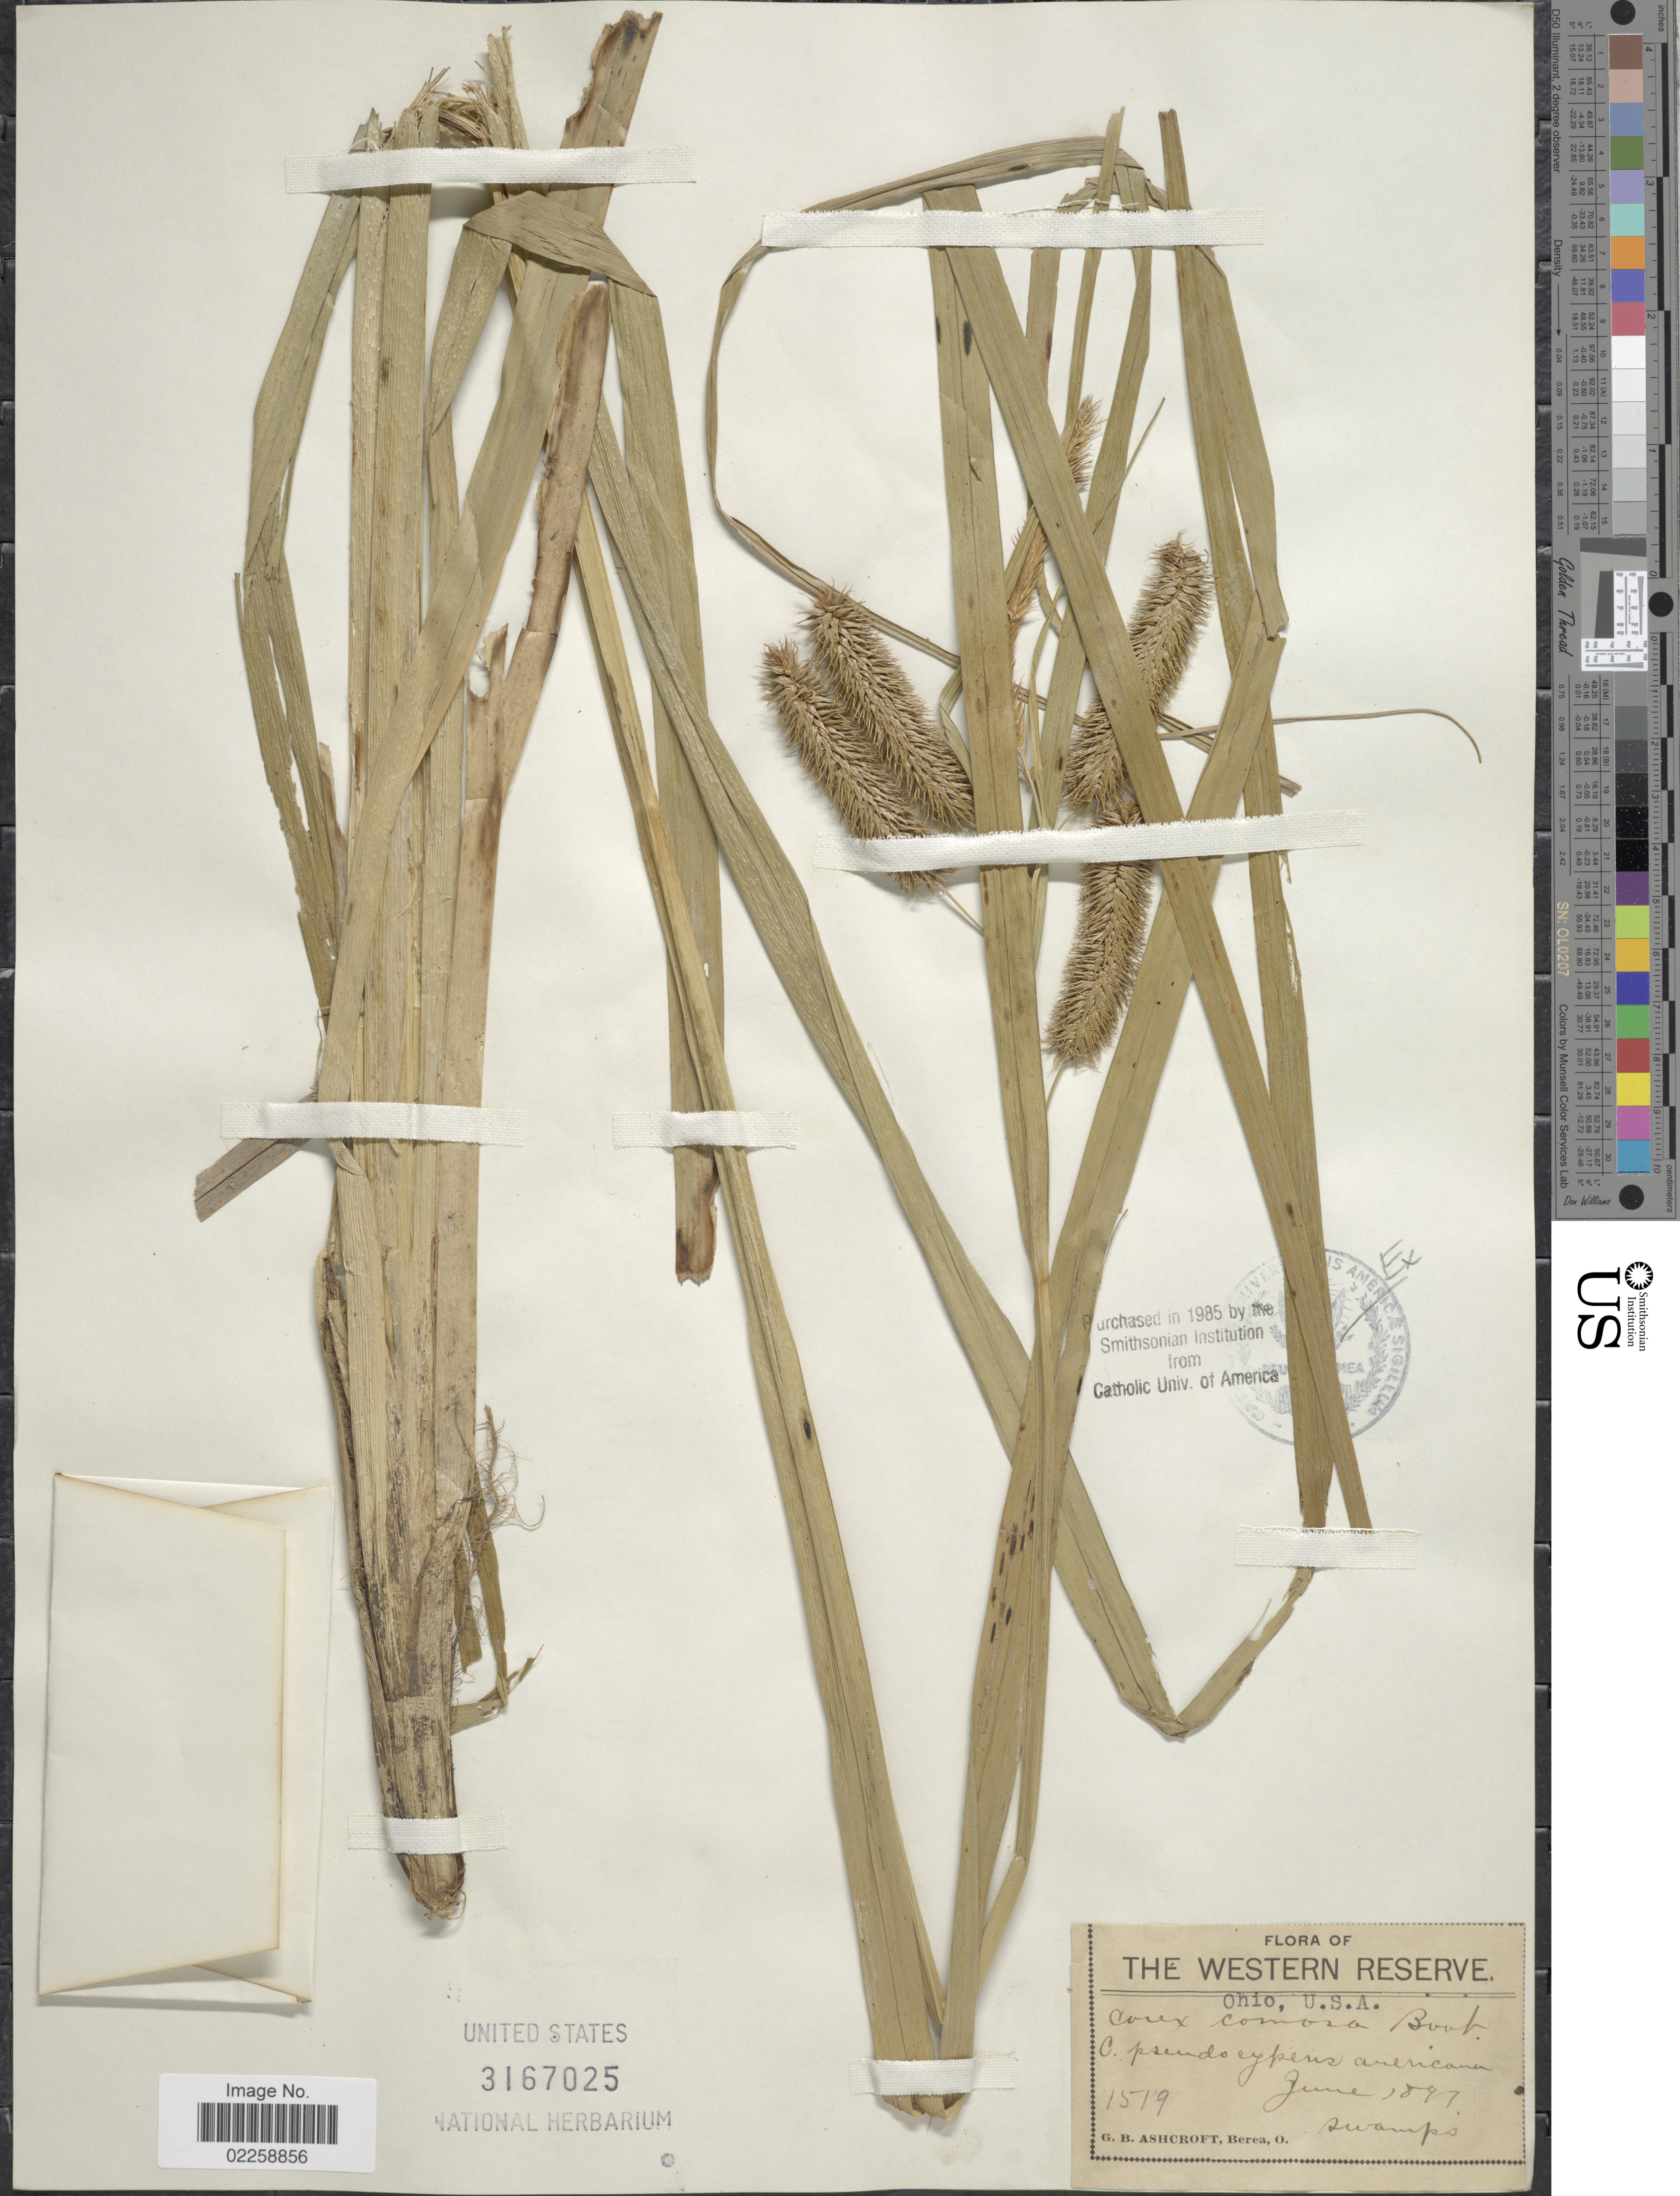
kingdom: Plantae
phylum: Tracheophyta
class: Liliopsida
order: Poales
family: Cyperaceae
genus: Carex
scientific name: Carex comosa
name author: Boott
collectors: G. Ashcroft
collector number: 1519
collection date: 1897-06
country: United States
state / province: Ohio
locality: The Western Reserve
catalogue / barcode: US 3167025